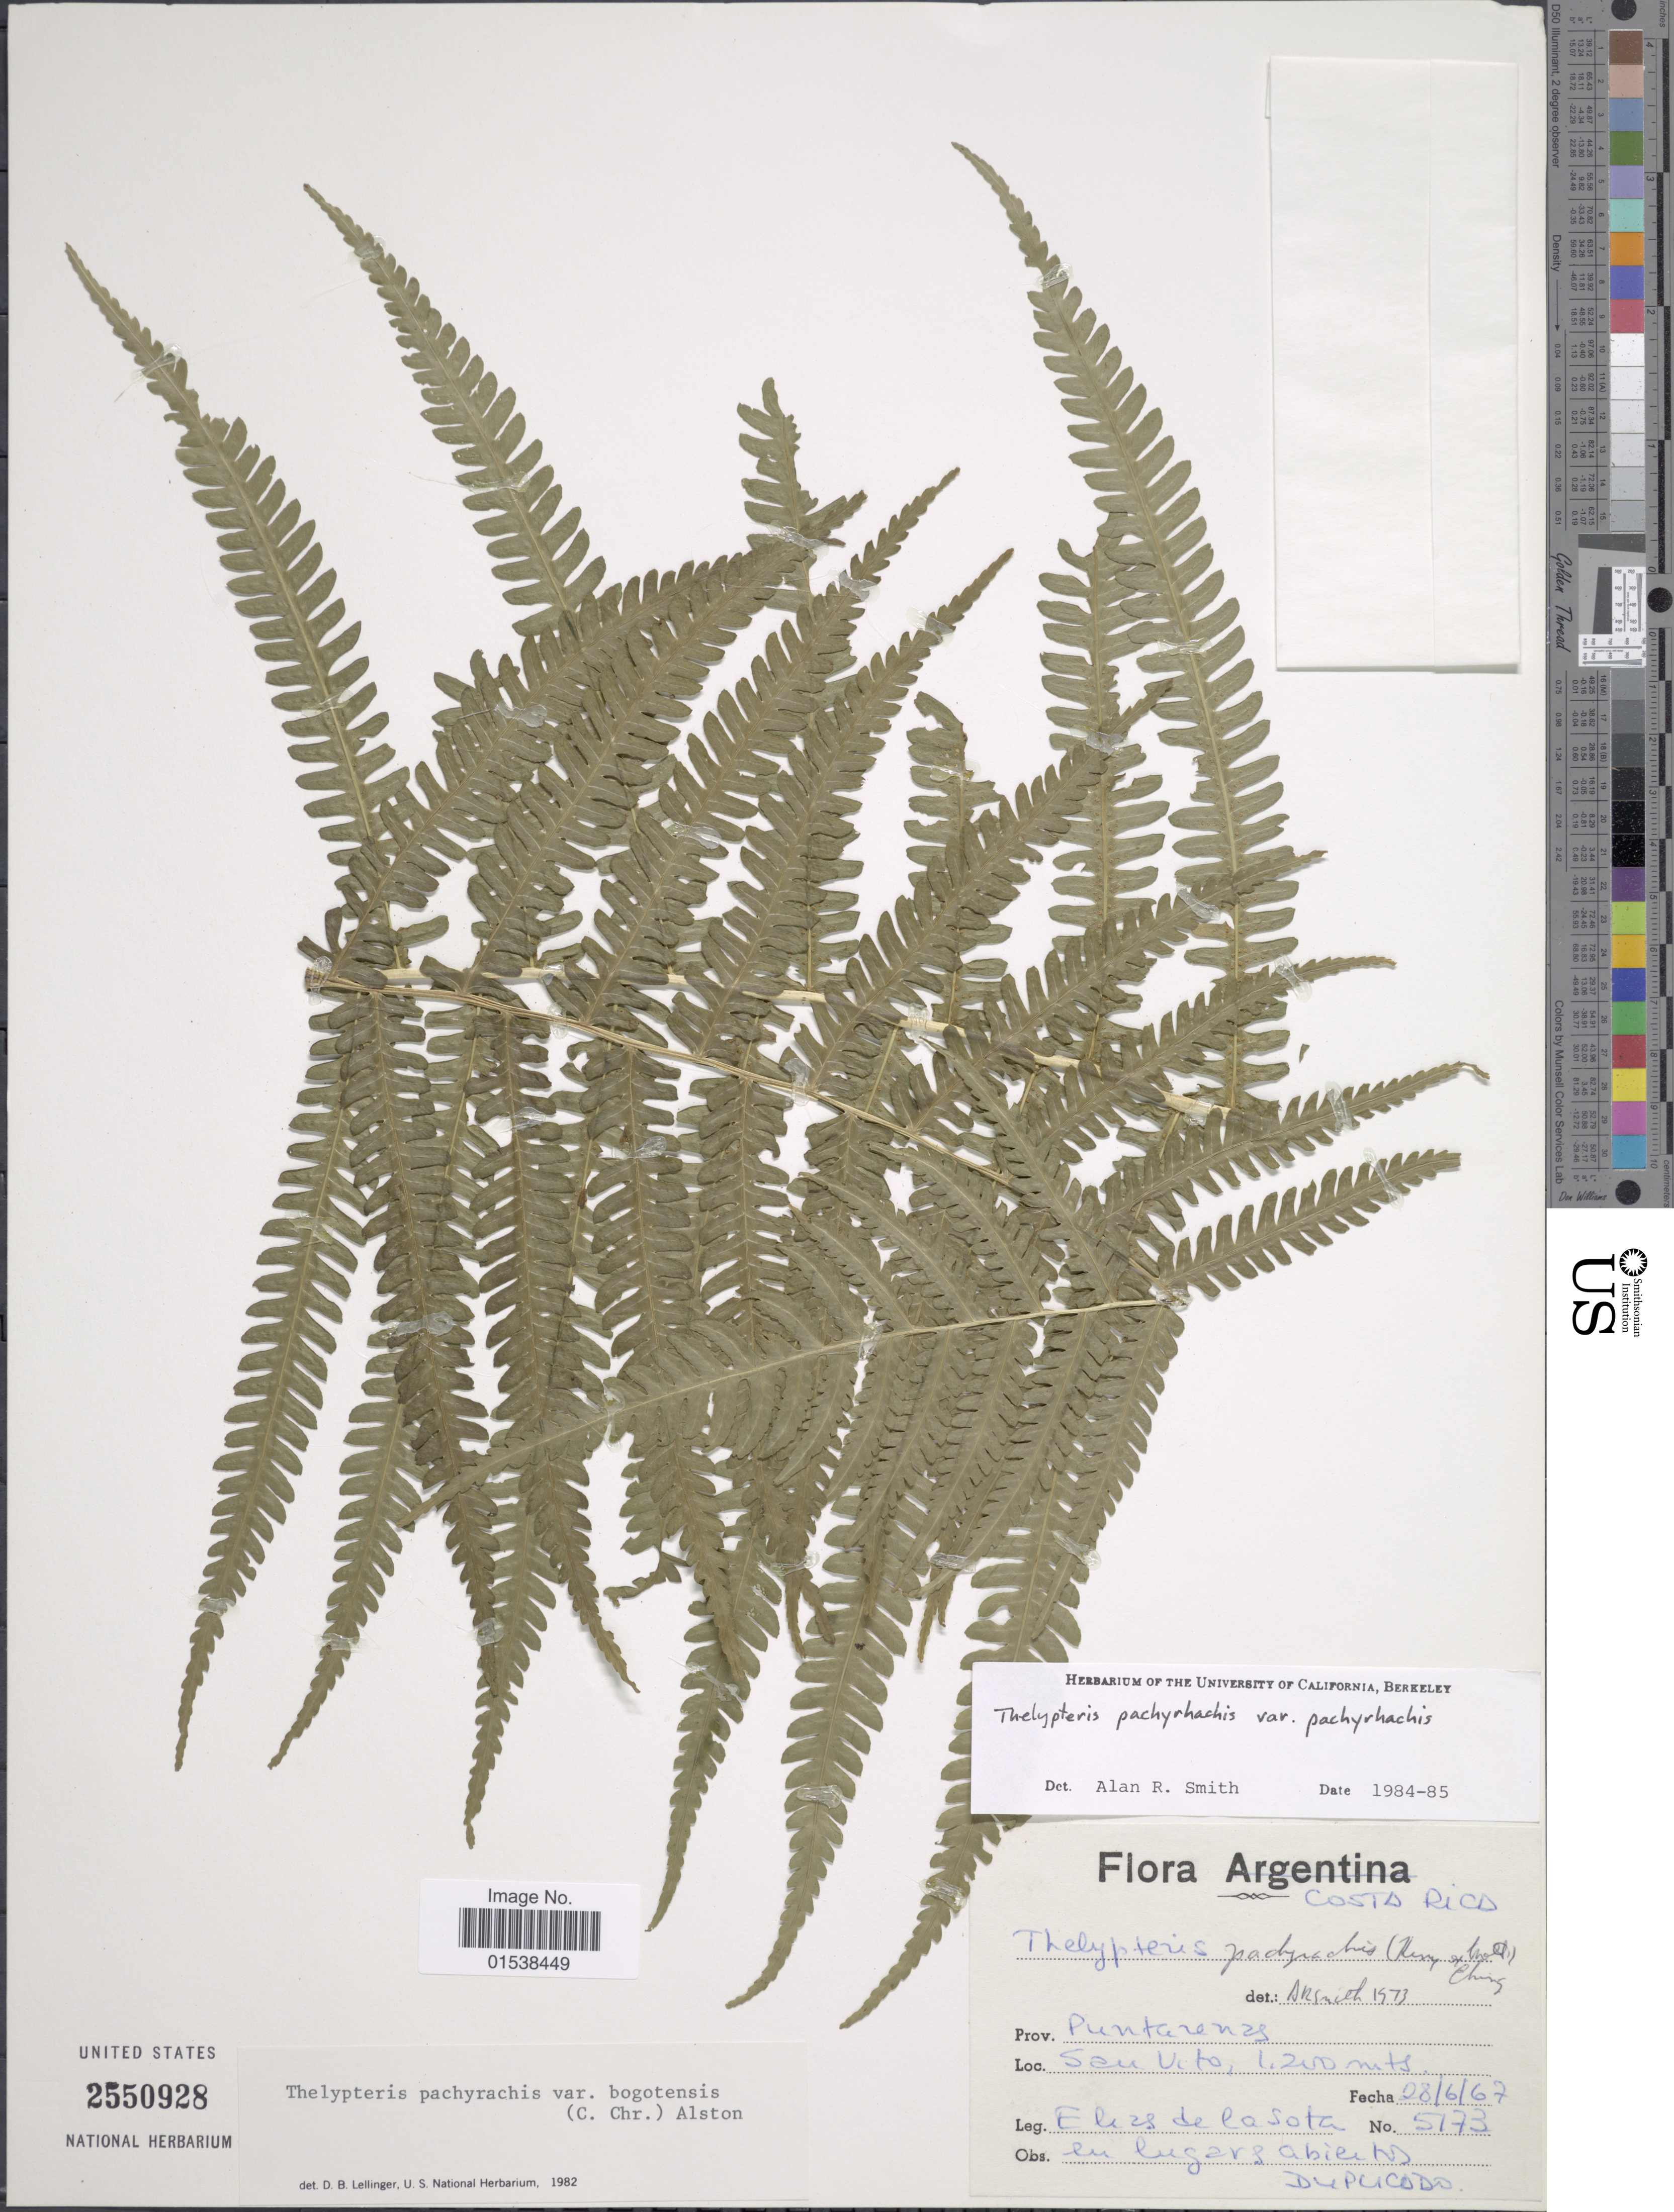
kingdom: Plantae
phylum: Tracheophyta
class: Polypodiopsida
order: Polypodiales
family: Thelypteridaceae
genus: Amauropelta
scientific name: Amauropelta pachyrachis var. pachyrachis (Kunze) comb. nov., ined 2015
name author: (Kunze)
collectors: E. R. de la Sota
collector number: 5173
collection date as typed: Transcribed d/m/y: 28/6/67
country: Costa Rica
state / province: Puntarenas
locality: Prov. Puntarenas, San Vito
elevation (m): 1200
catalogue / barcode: US 2550928